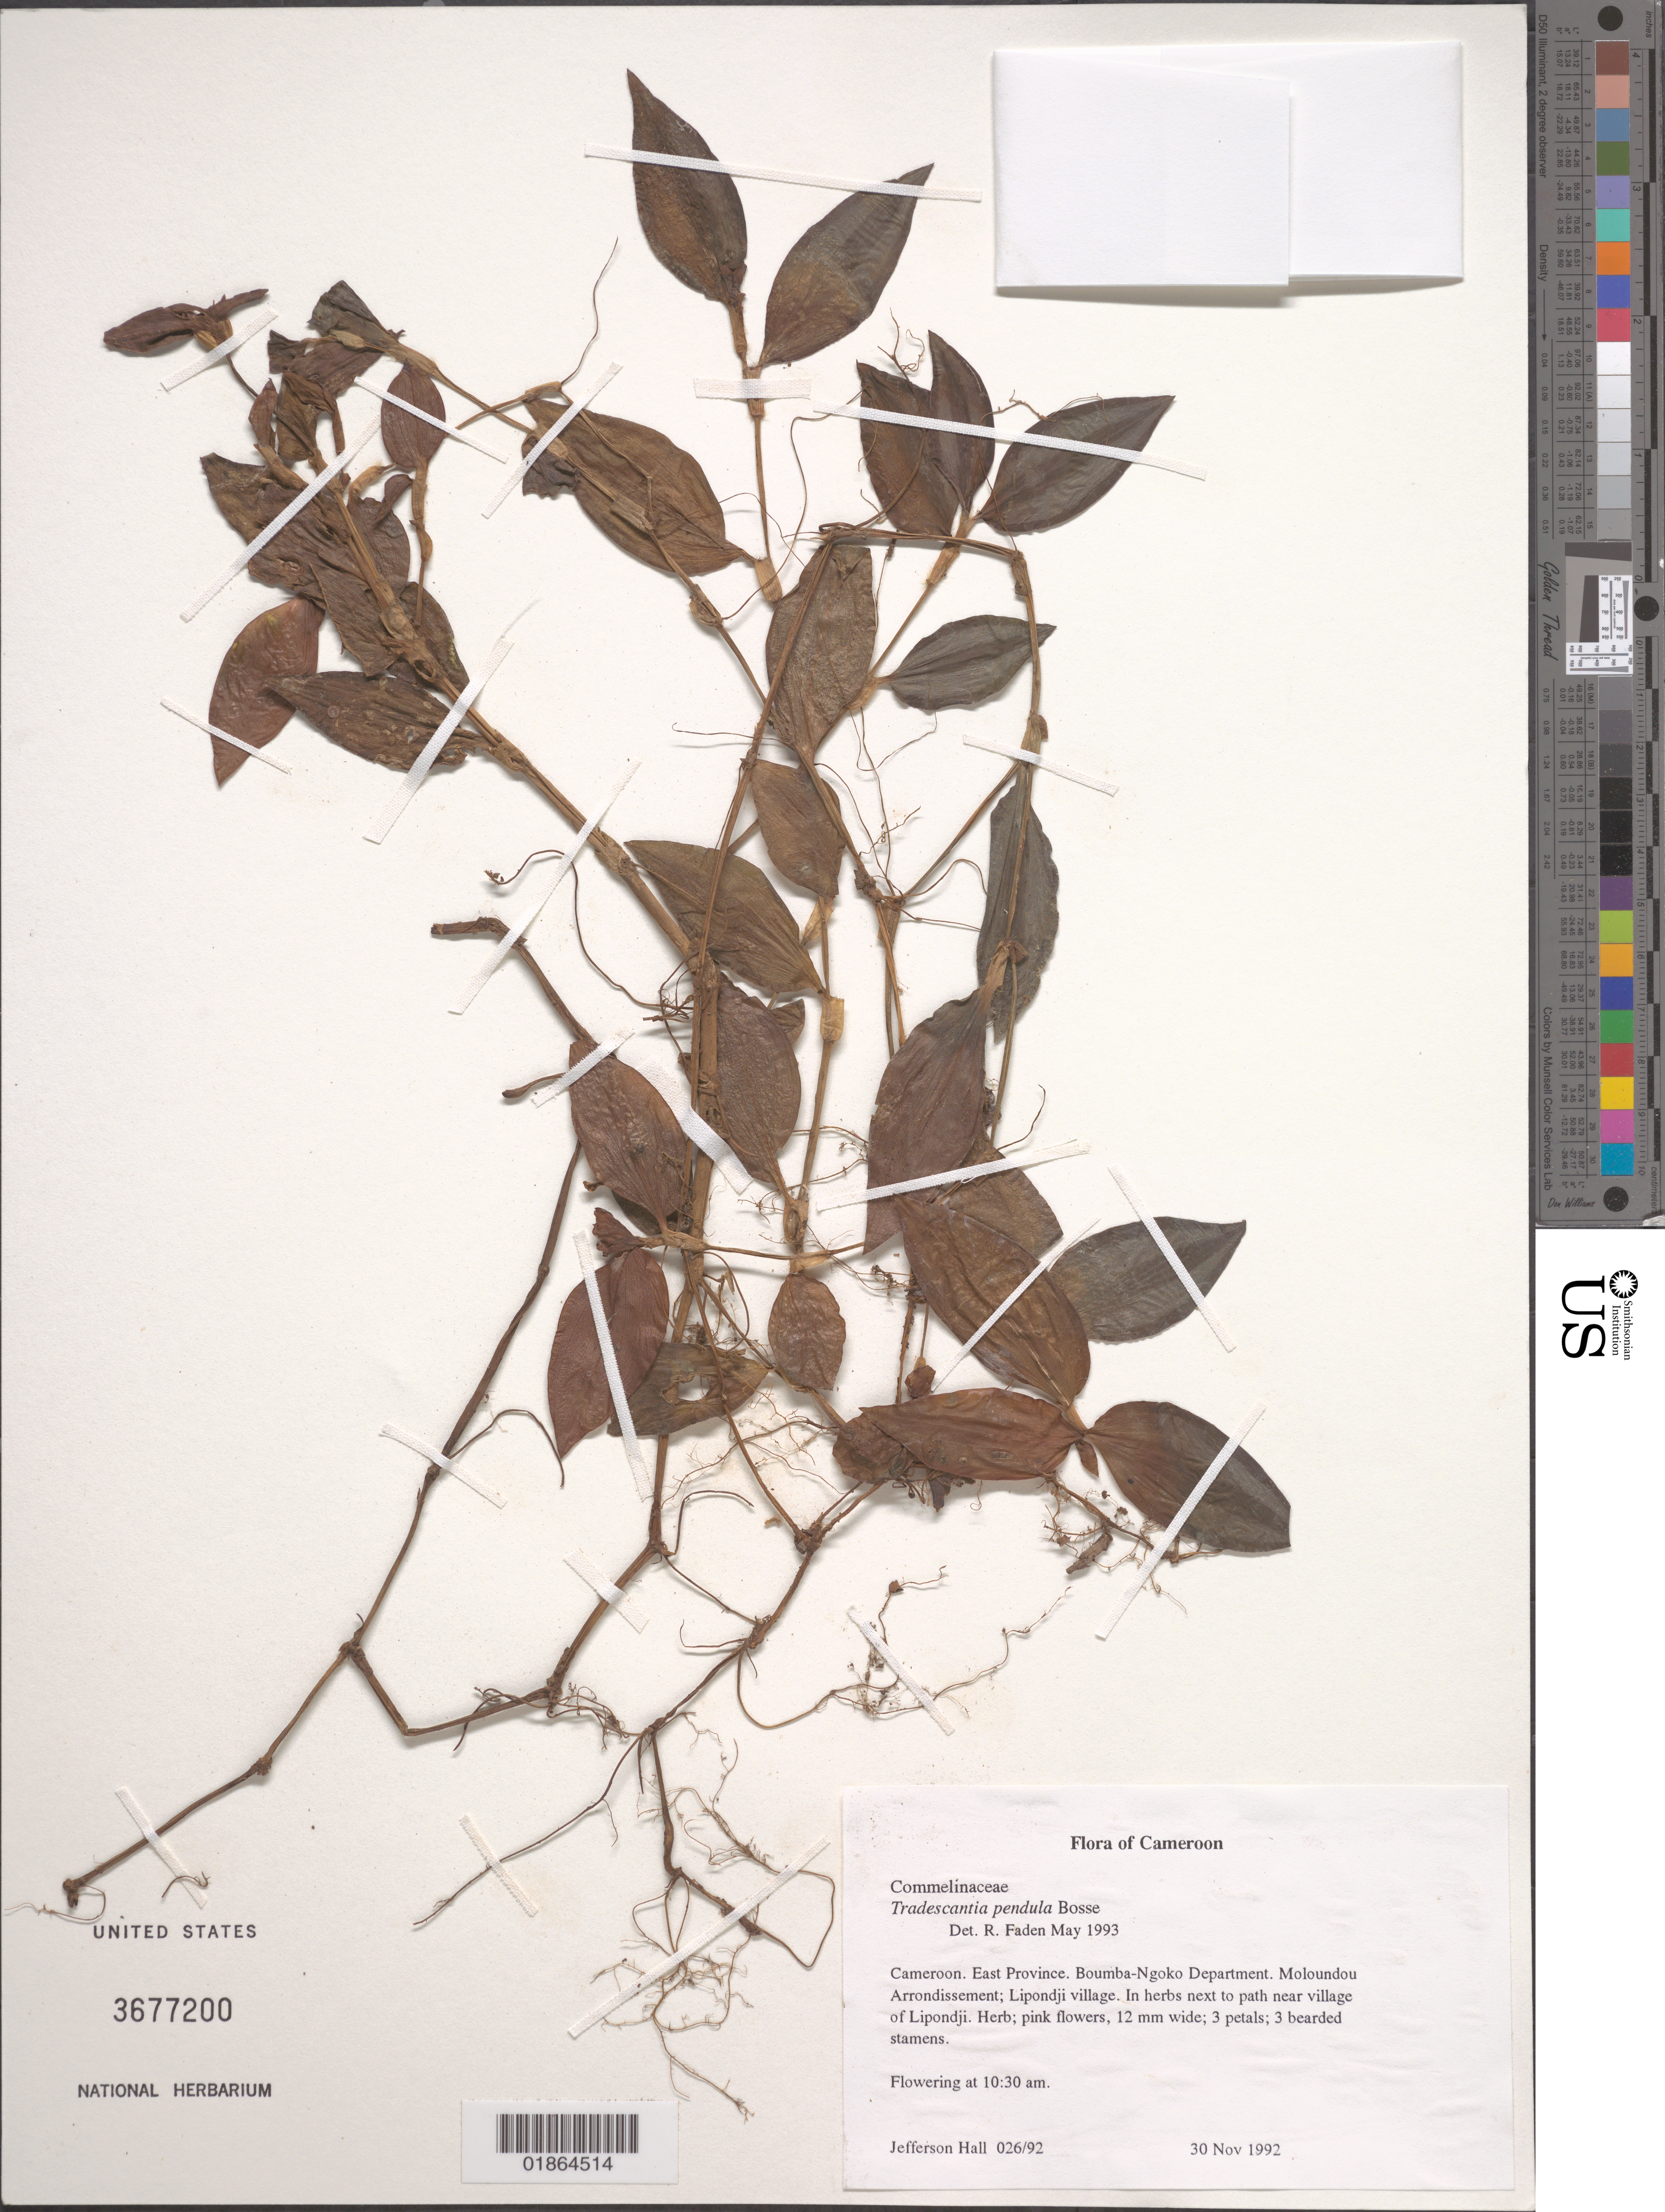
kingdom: Plantae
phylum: Tracheophyta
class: Liliopsida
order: Commelinales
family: Commelinaceae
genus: Tradescantia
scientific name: Tradescantia pendula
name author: (Schnizl.) D.R. Hunt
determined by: Faden, Robert B., (US), Smithsonian Institution - National Museum of Natural History (UNITED STATES)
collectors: J. Hall & -. Edouard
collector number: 026/92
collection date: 1992-12-10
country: Cameroon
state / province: Est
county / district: Boumba-ngoko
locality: Moloundou Arrondissement; old SFIS logging concession.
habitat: In herbs near path to village of Lipondji.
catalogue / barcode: US 3677200